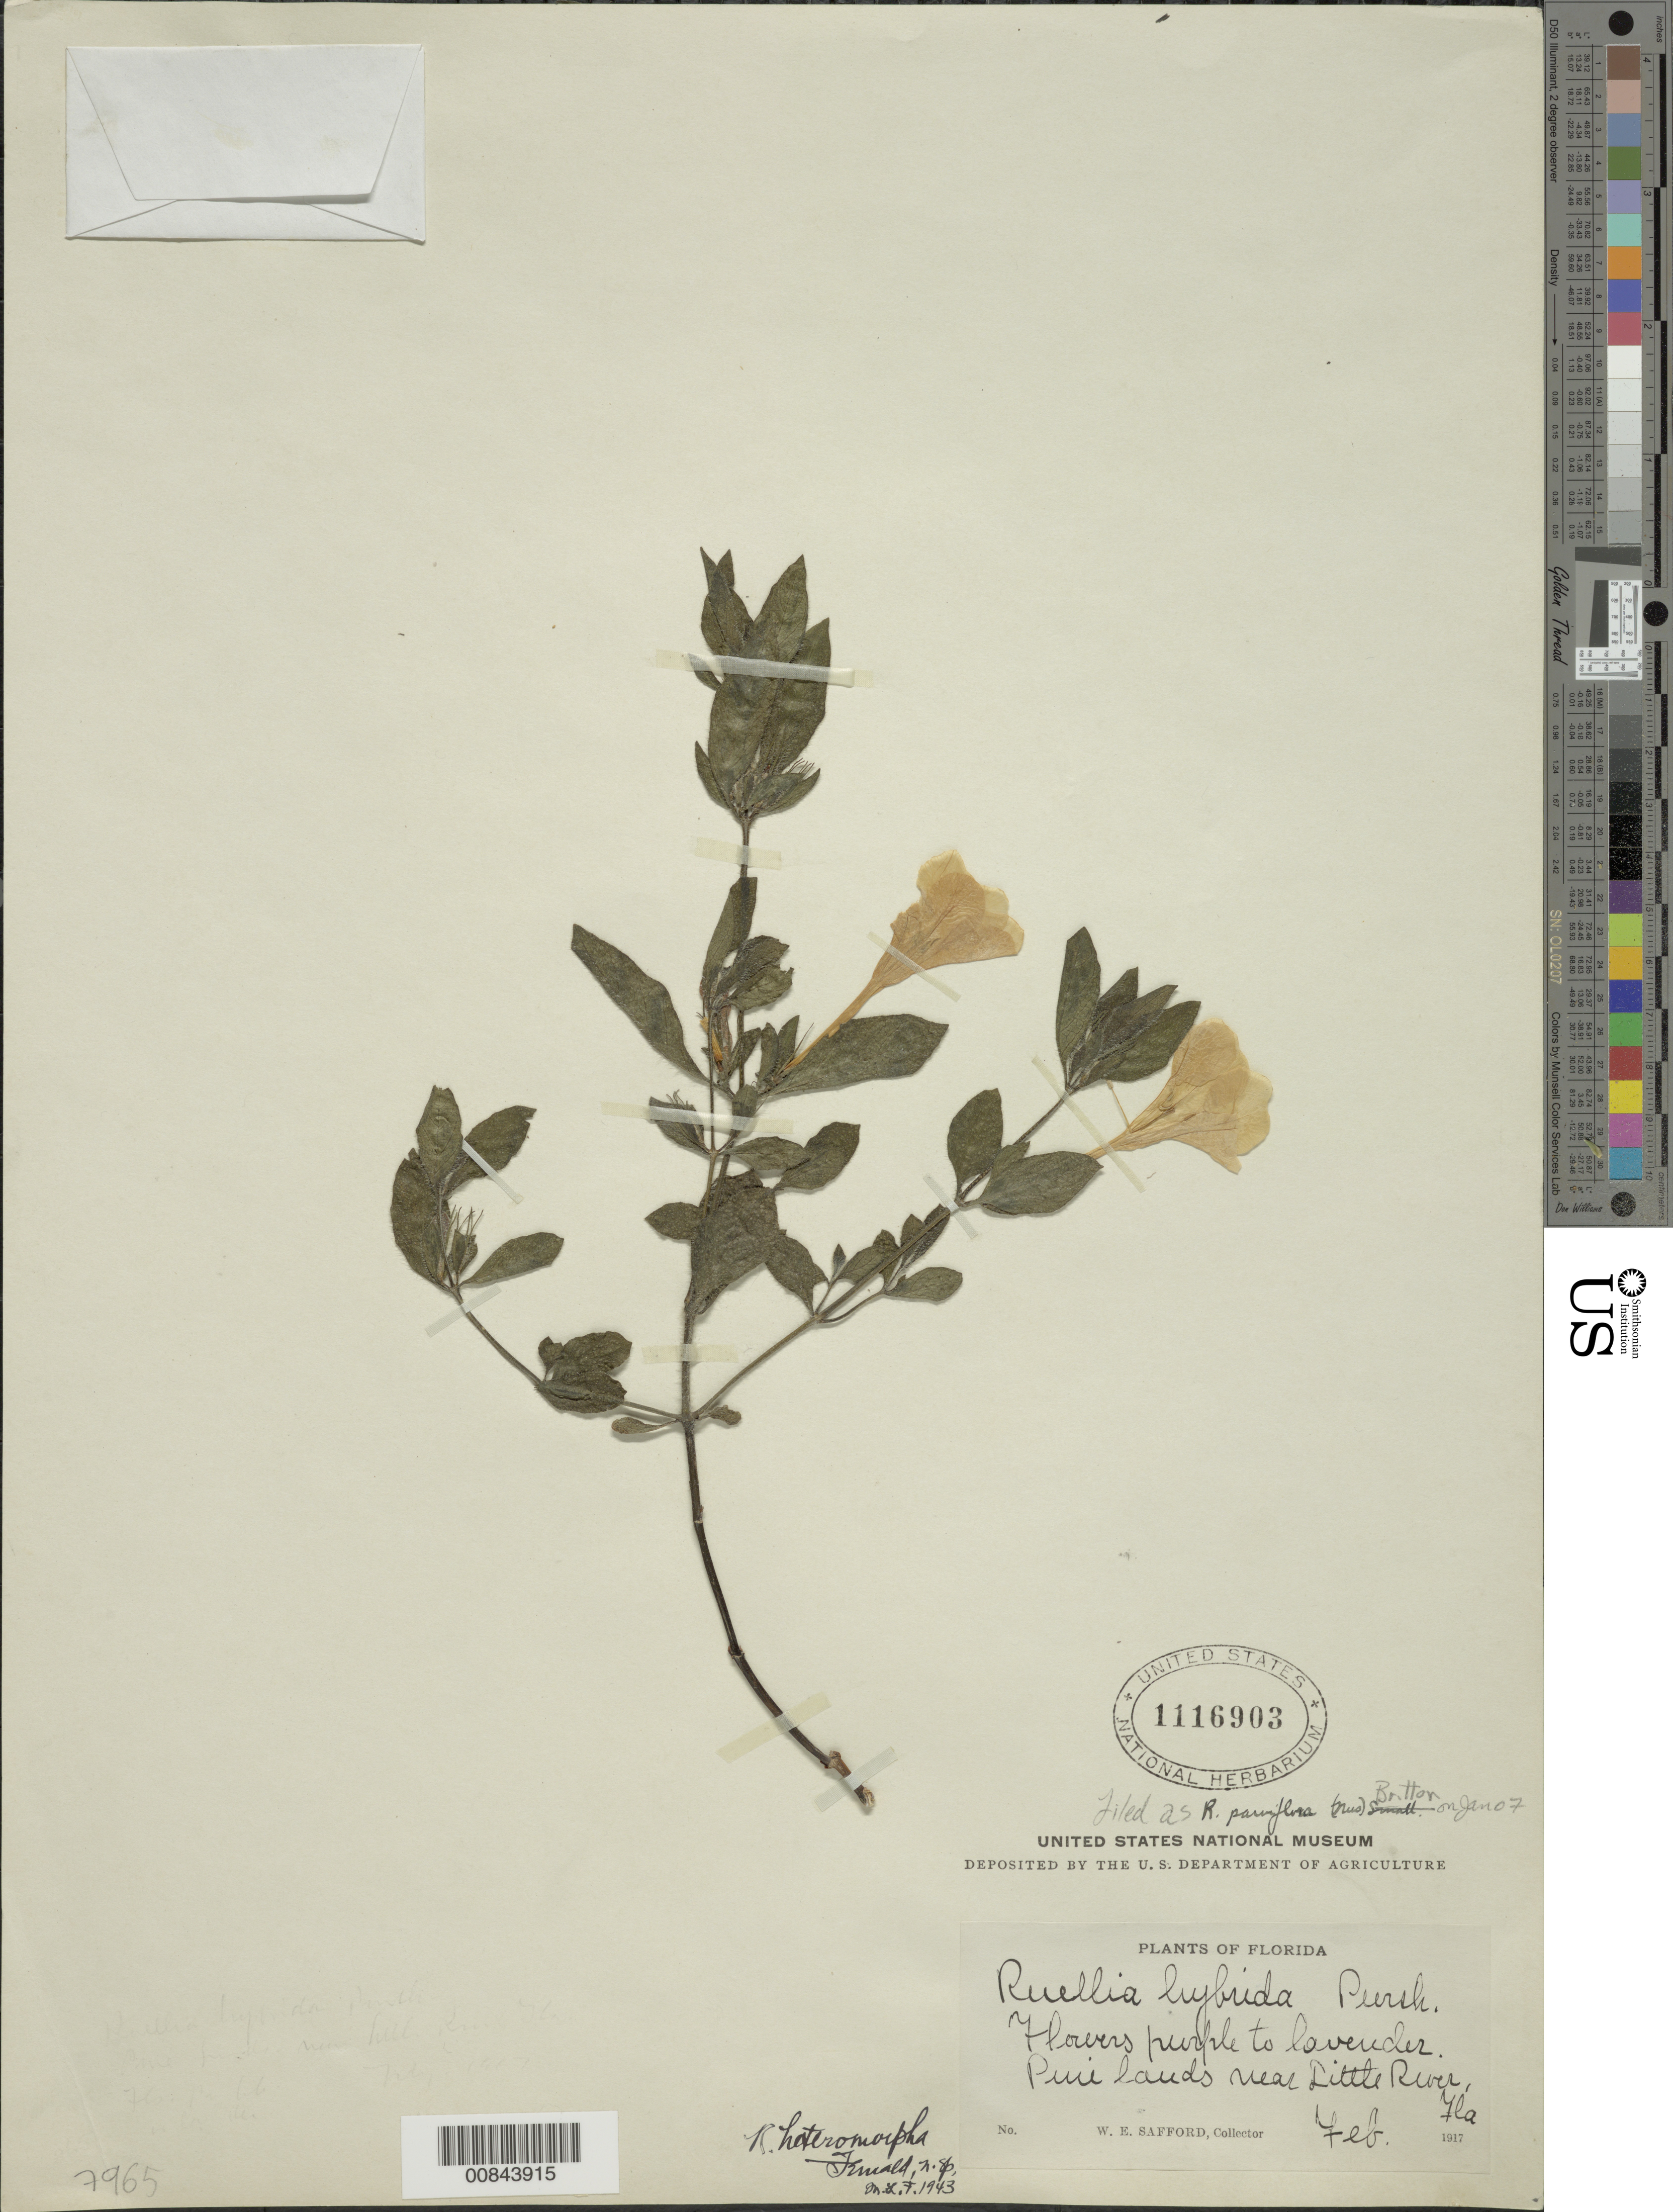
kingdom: Plantae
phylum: Tracheophyta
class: Magnoliopsida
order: Lamiales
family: Acanthaceae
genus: Ruellia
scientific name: Ruellia parviflora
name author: (Nees) Britton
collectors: W. E. Safford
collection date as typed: Feb 1917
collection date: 1917-02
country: United States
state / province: Florida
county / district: Dade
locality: Little River.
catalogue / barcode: US 1116903